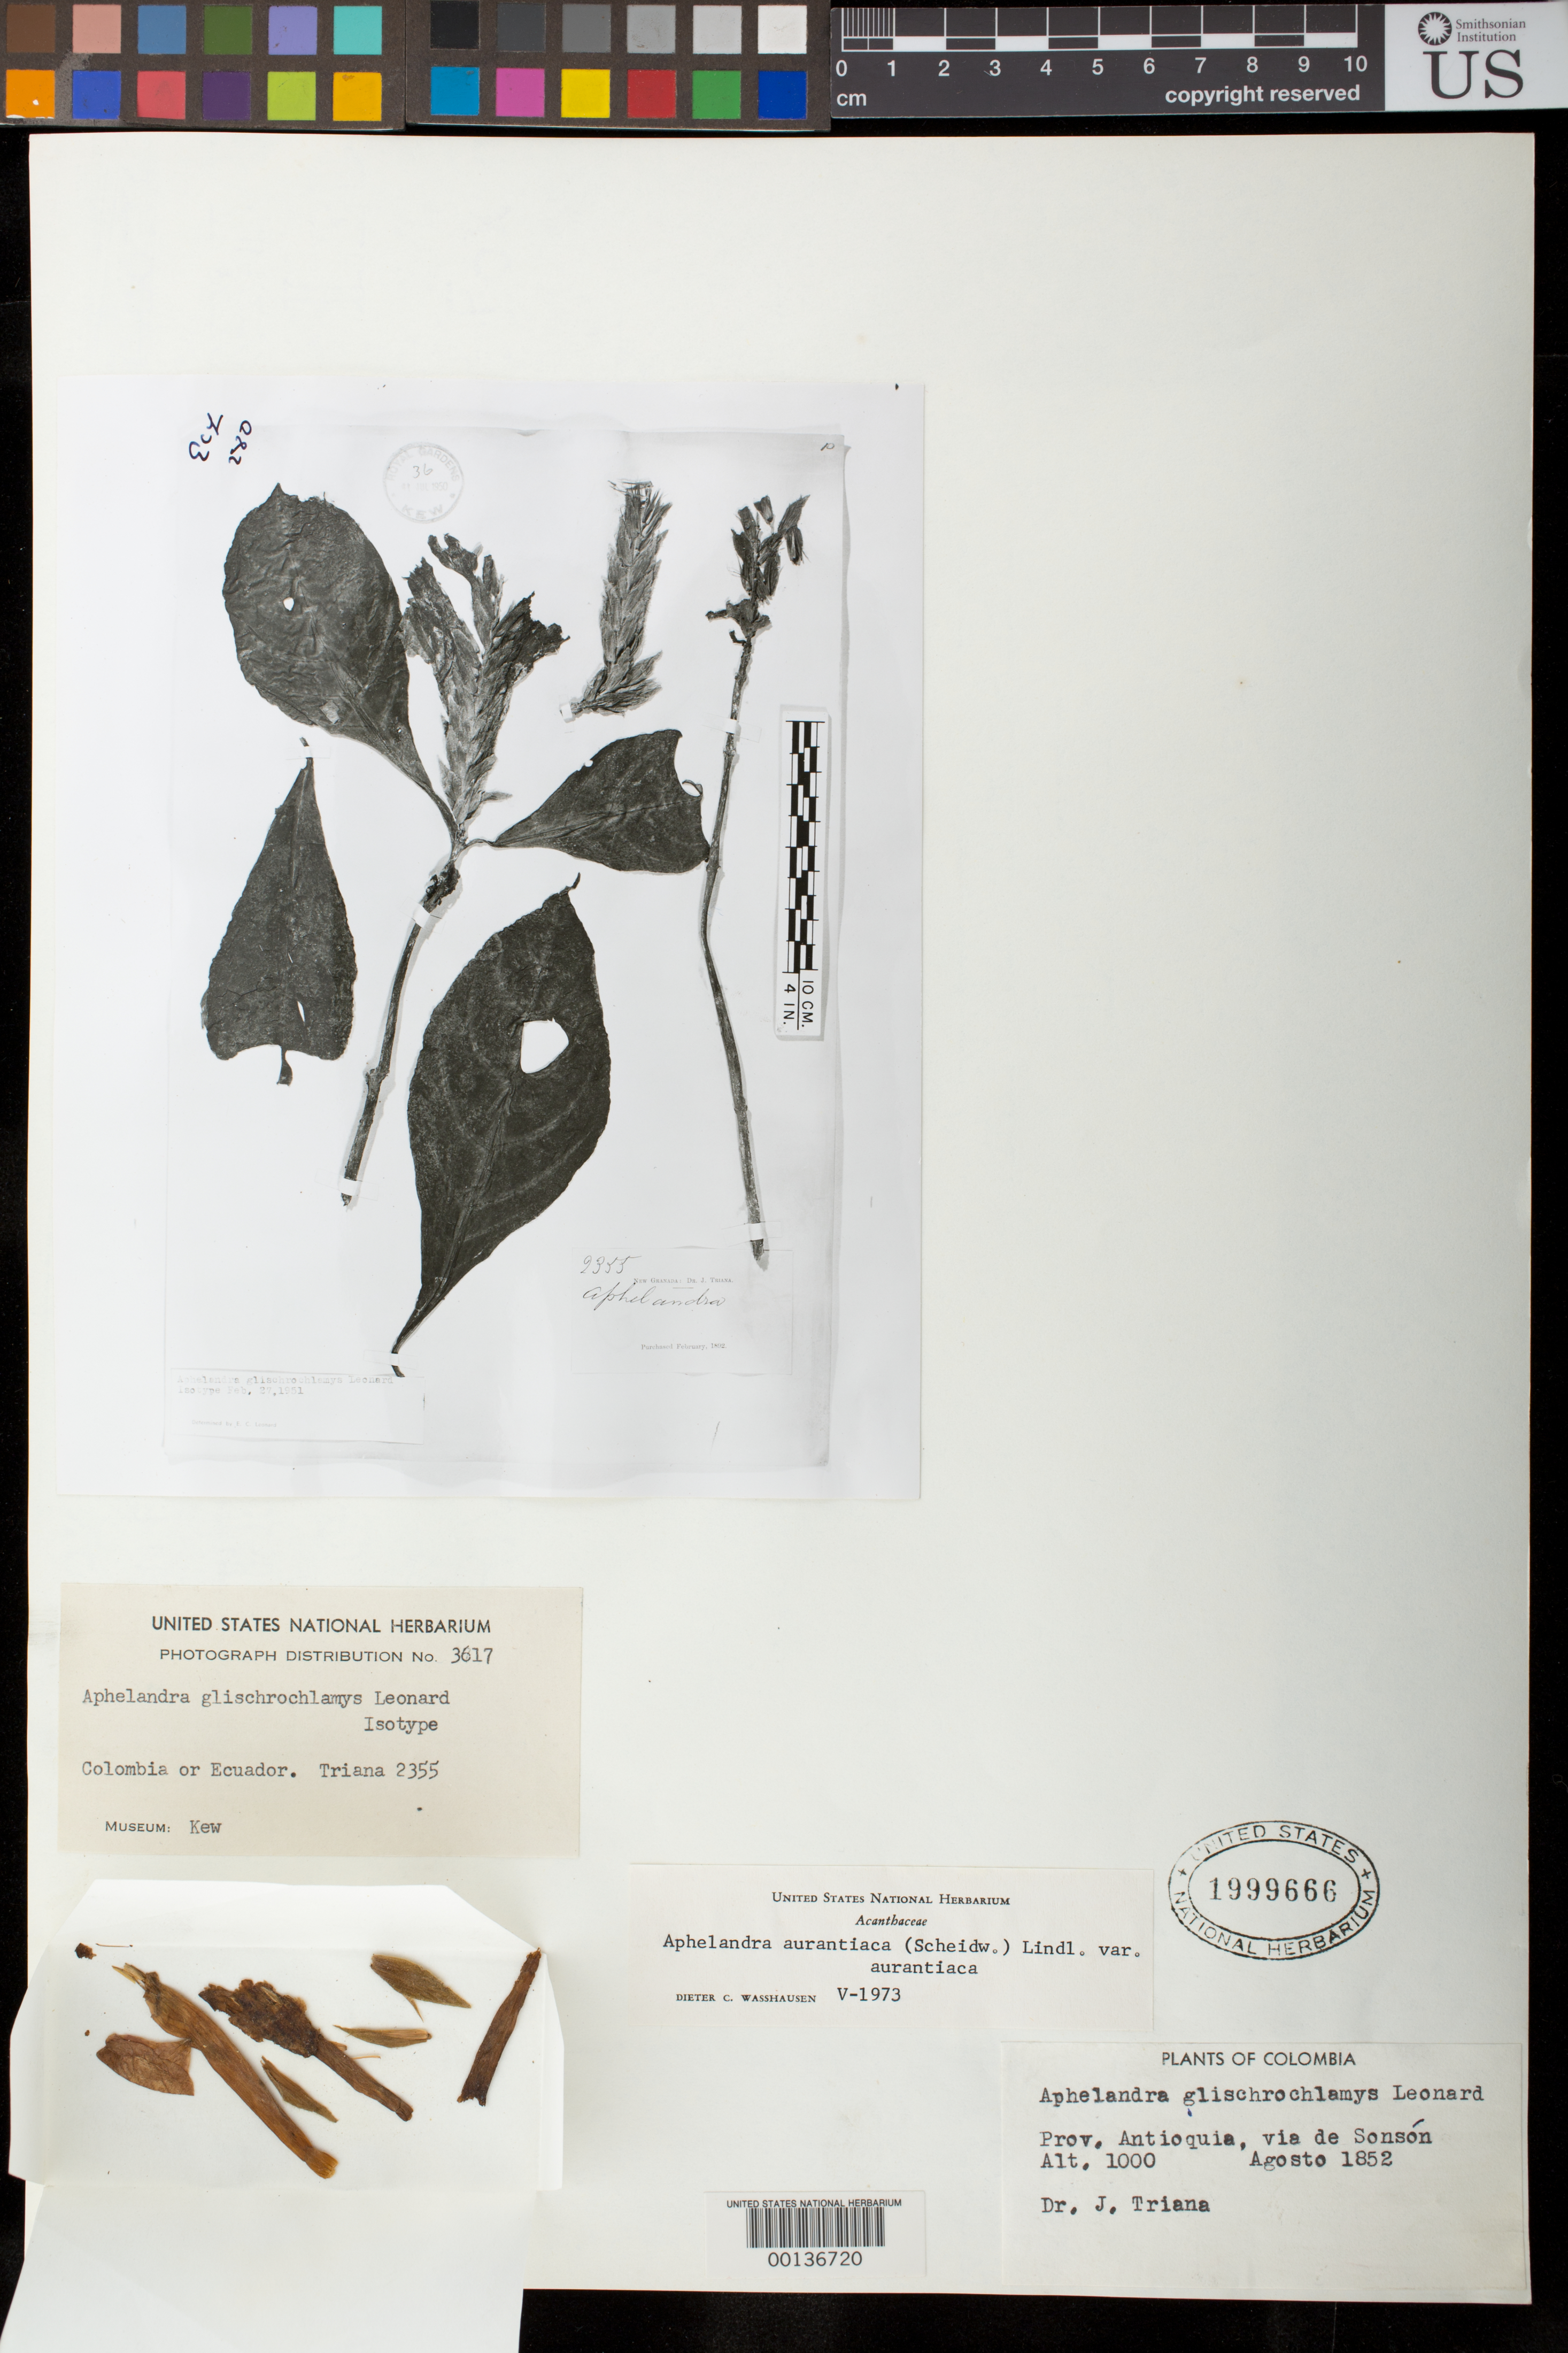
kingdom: Plantae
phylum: Tracheophyta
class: Magnoliopsida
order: Lamiales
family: Acanthaceae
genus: Aphelandra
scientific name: Aphelandra glischrochlamys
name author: Leonard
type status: Isotype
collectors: J. J. Triana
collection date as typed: Aug 1852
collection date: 1852-08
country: Colombia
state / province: Antioquia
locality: Road to Sonson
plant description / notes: Photograph and fragmentary material of (holo) type specimen ex herb. Kew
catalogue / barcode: US 1999666